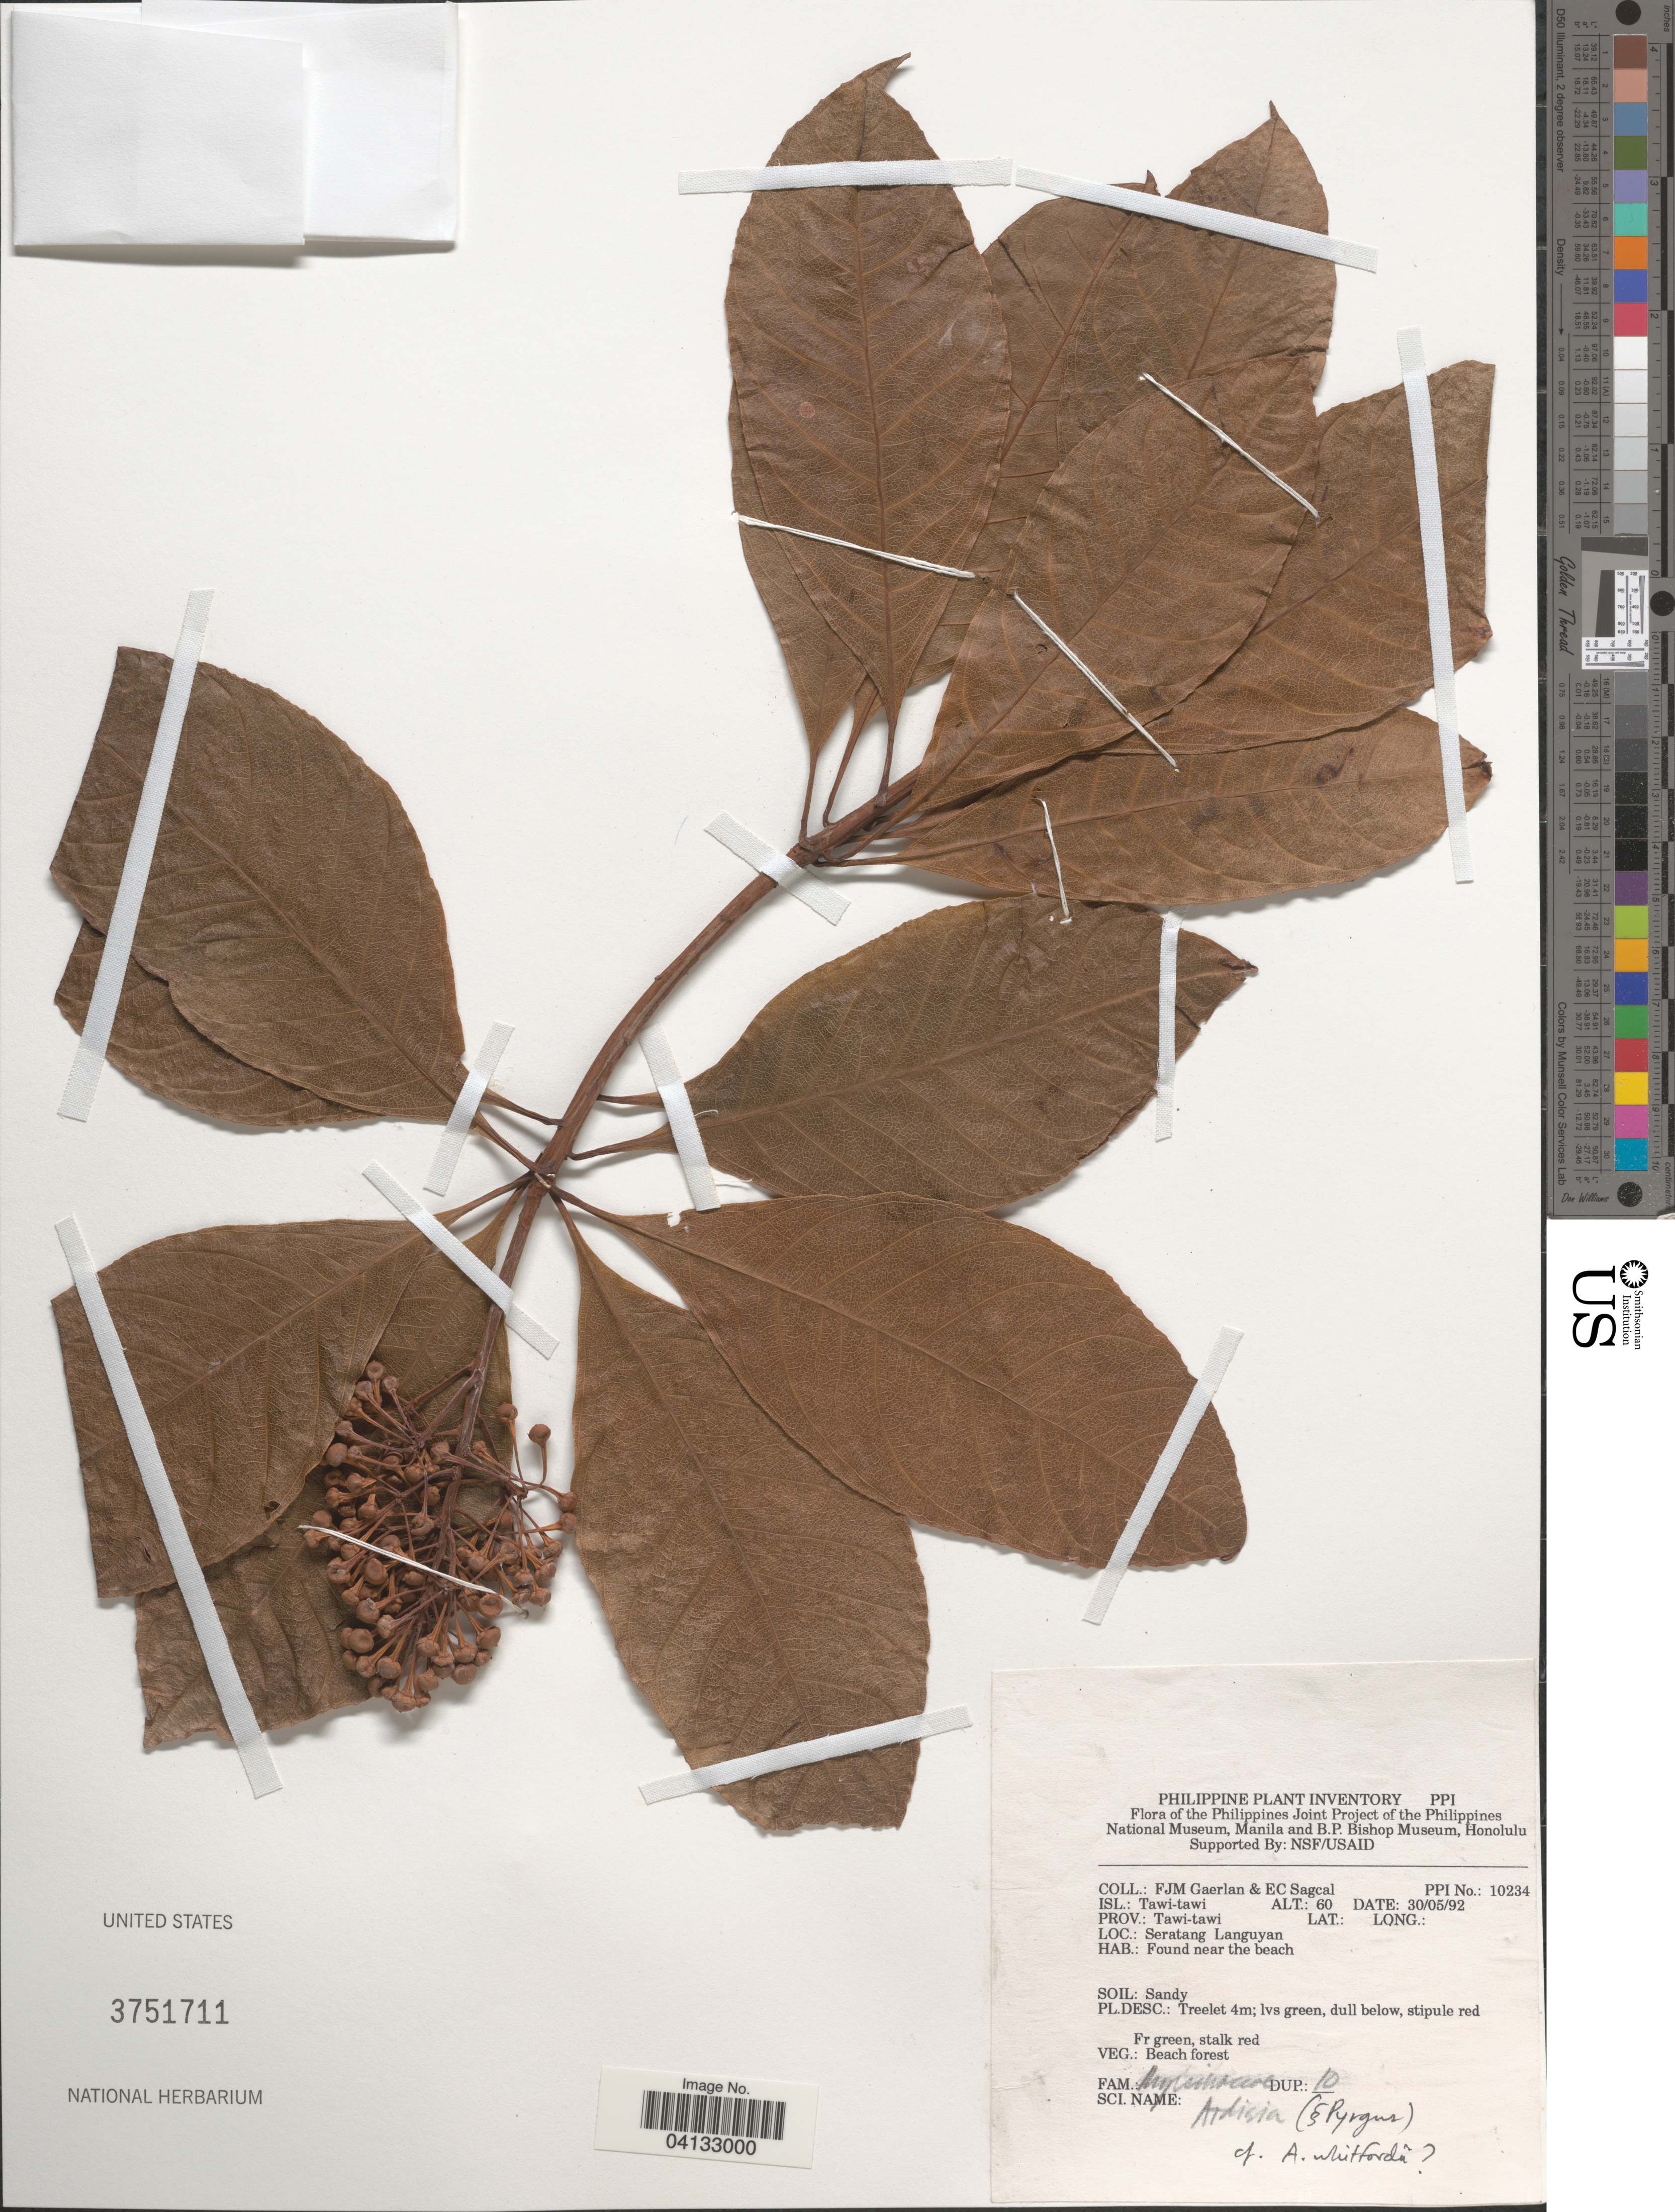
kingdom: Plantae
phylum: Tracheophyta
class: Magnoliopsida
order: Ericales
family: Primulaceae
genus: Ardisia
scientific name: Ardisia whitfordii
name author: Mez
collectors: F. Gaerlan & E. Sagcal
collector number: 10234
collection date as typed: Transcribed d/m/y: 30/5/92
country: Philippines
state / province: Muslim Mindanao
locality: Isl.: Tawi-tawi. Prov.: Tawi-tawi. Seratang Languyan.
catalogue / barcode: US 3751711